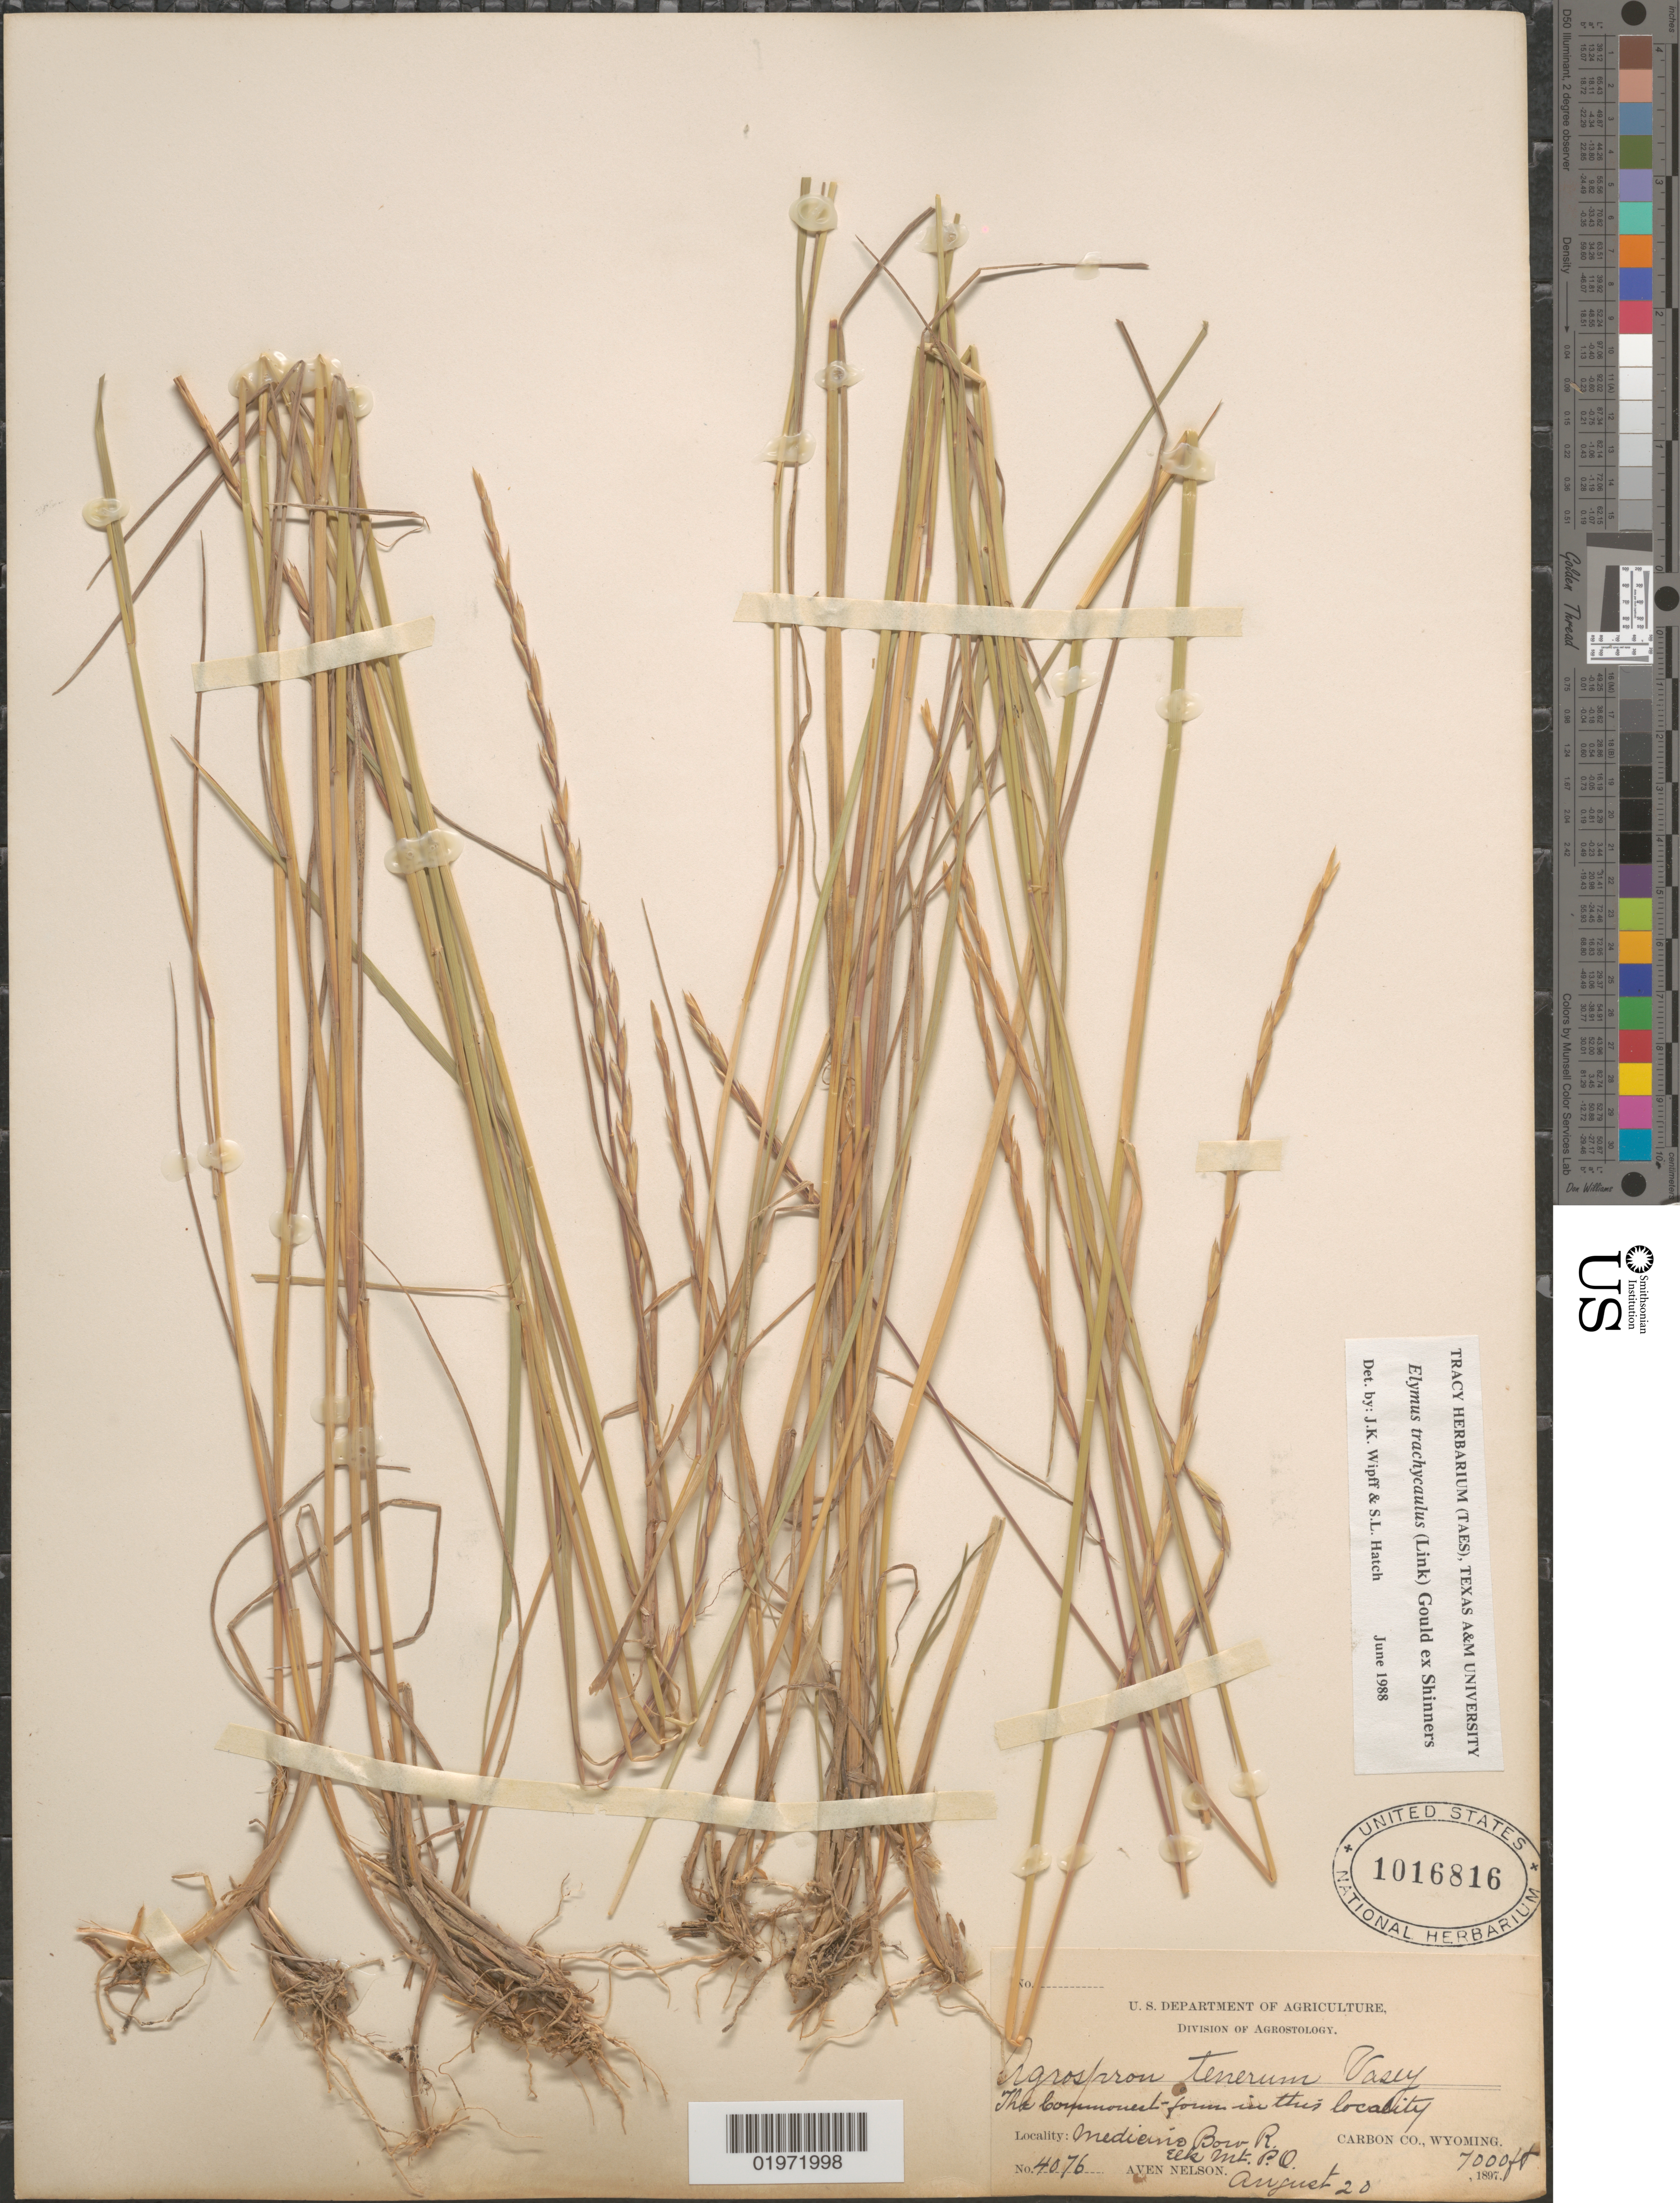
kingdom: Plantae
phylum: Tracheophyta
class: Liliopsida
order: Poales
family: Poaceae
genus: Elymus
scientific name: Elymus trachycaulus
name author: (Link) Gould ex Shinners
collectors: A. Nelson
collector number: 4076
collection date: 1897-08-20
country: United States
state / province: Wyoming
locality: Medicine Bow R. Elk Mts. P. O. Carbon Co.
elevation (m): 2134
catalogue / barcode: US 1016816